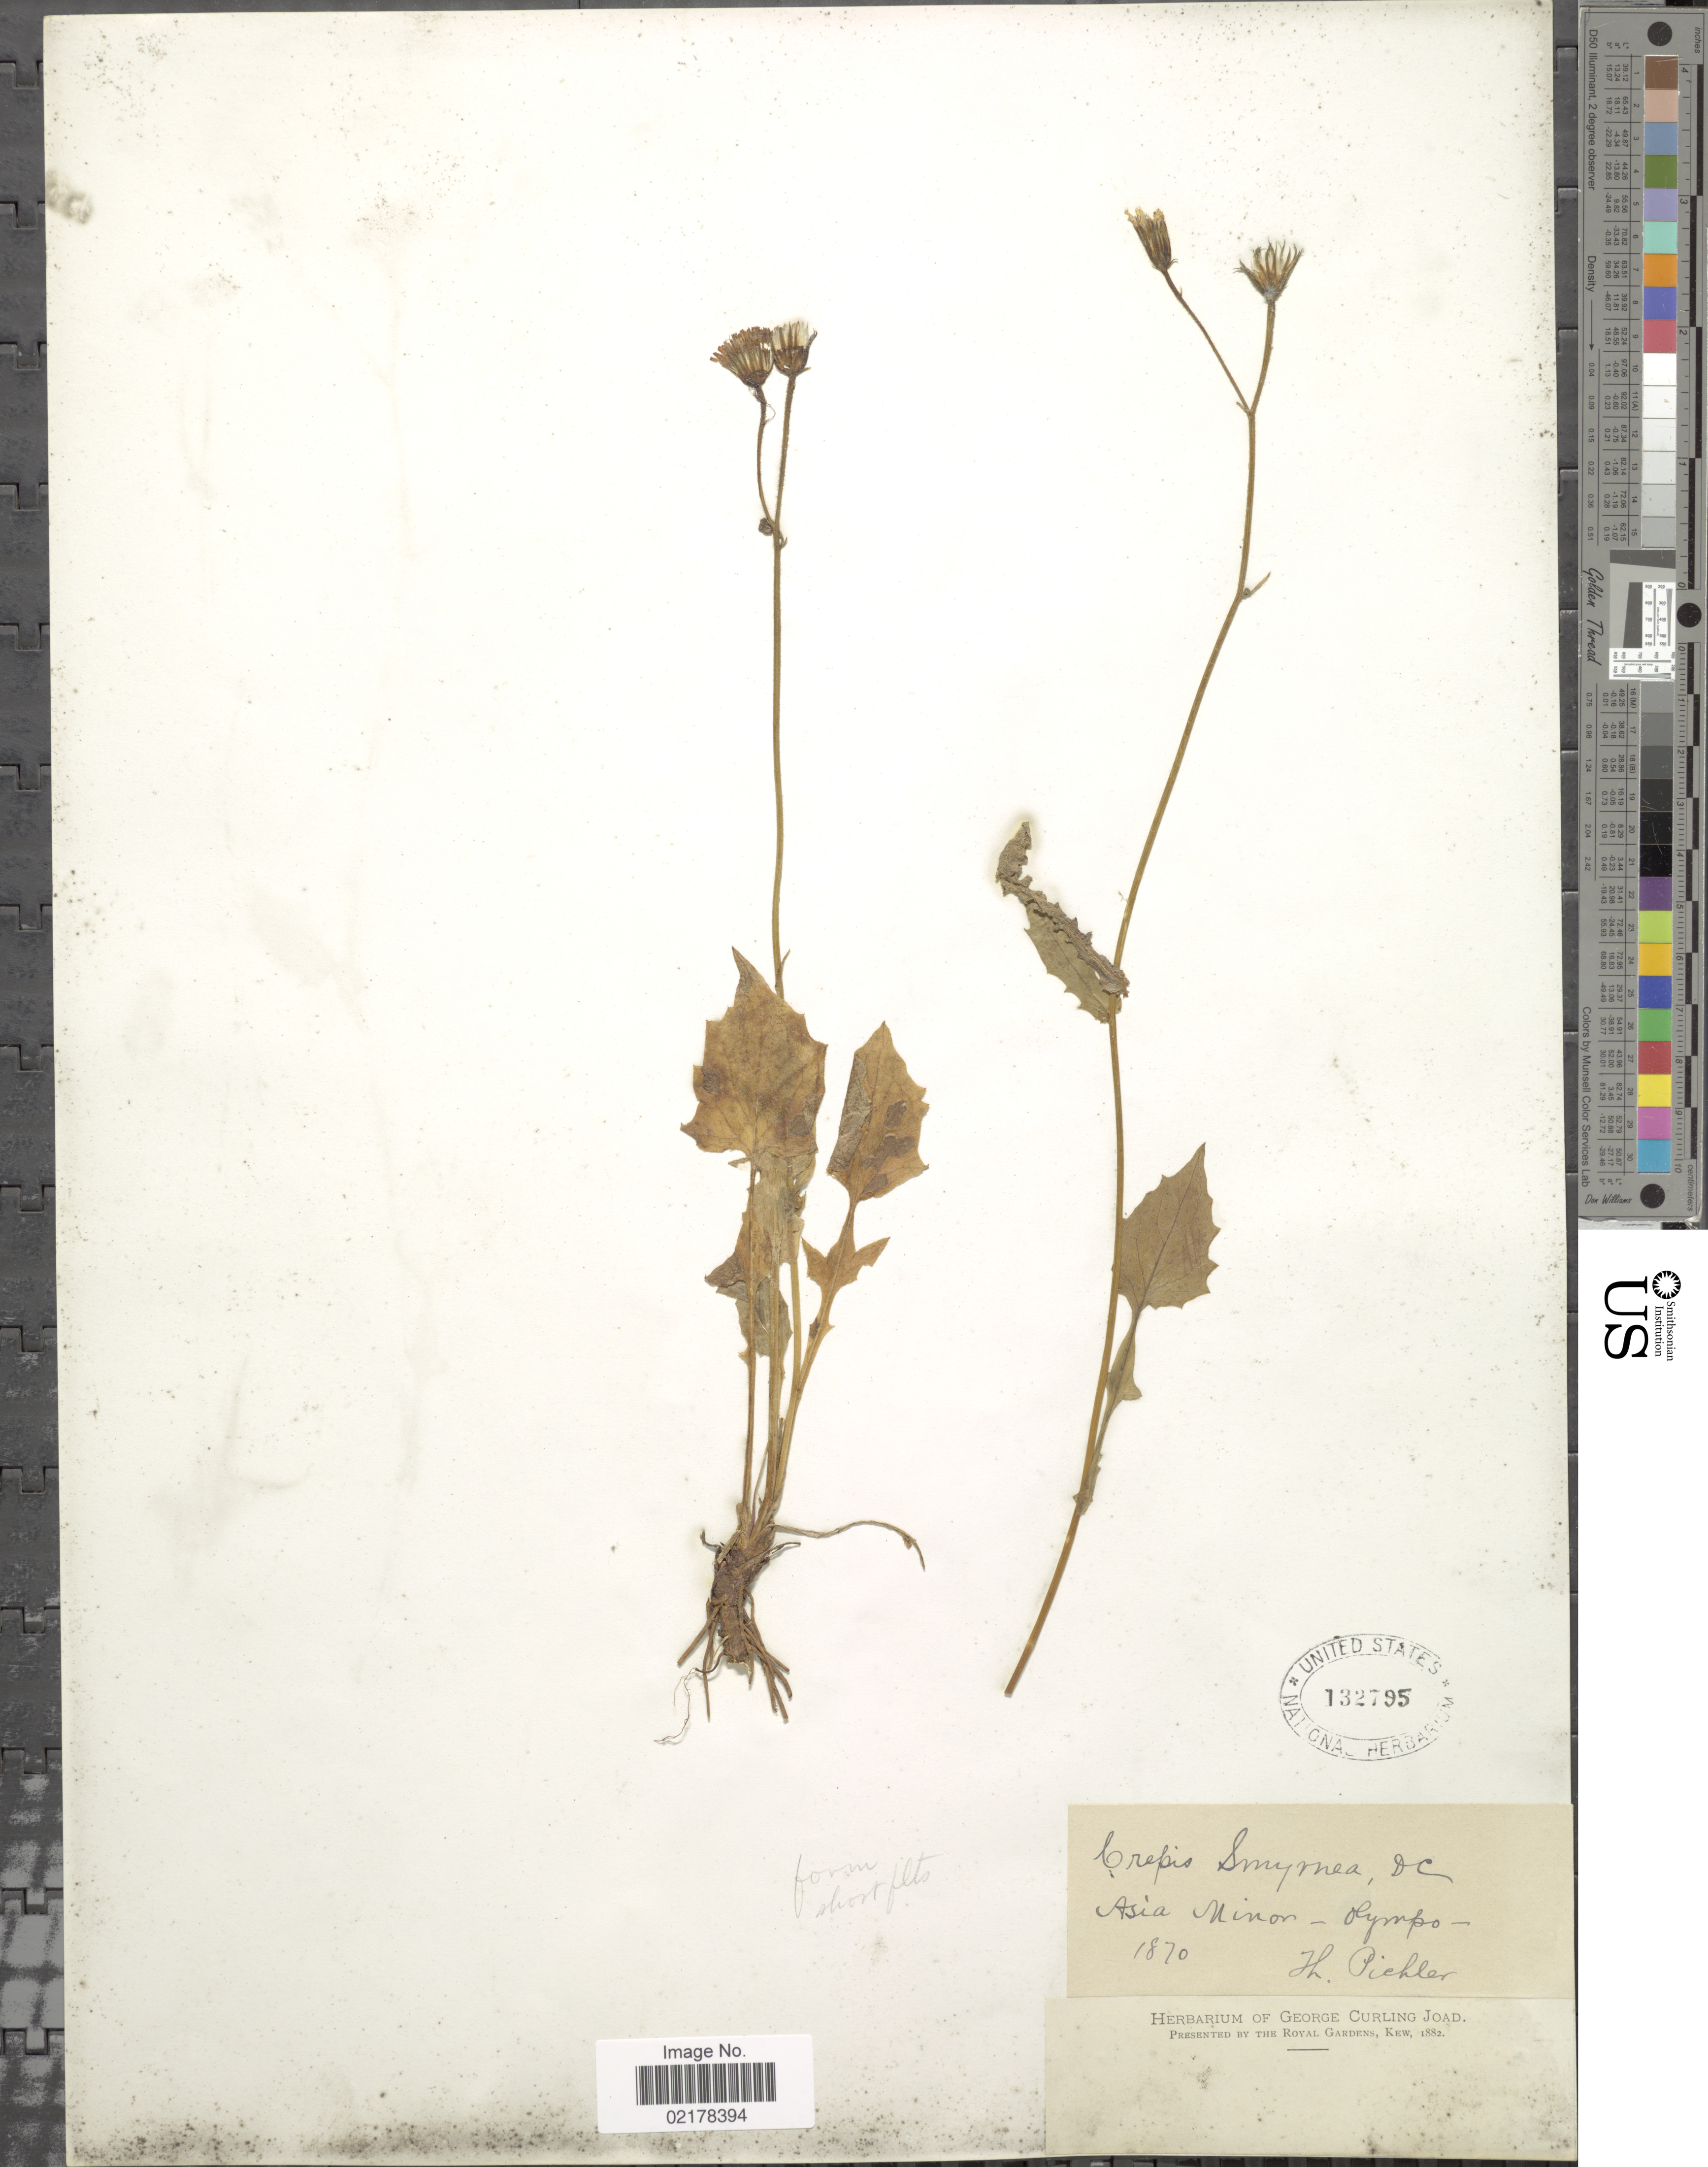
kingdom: Plantae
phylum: Tracheophyta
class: Magnoliopsida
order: Asterales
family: Asteraceae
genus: Crepis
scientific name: Crepis smyrnaea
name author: Froel.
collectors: T. Pichler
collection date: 1870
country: Greece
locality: Asia Minor-Olympo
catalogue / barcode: US 132795